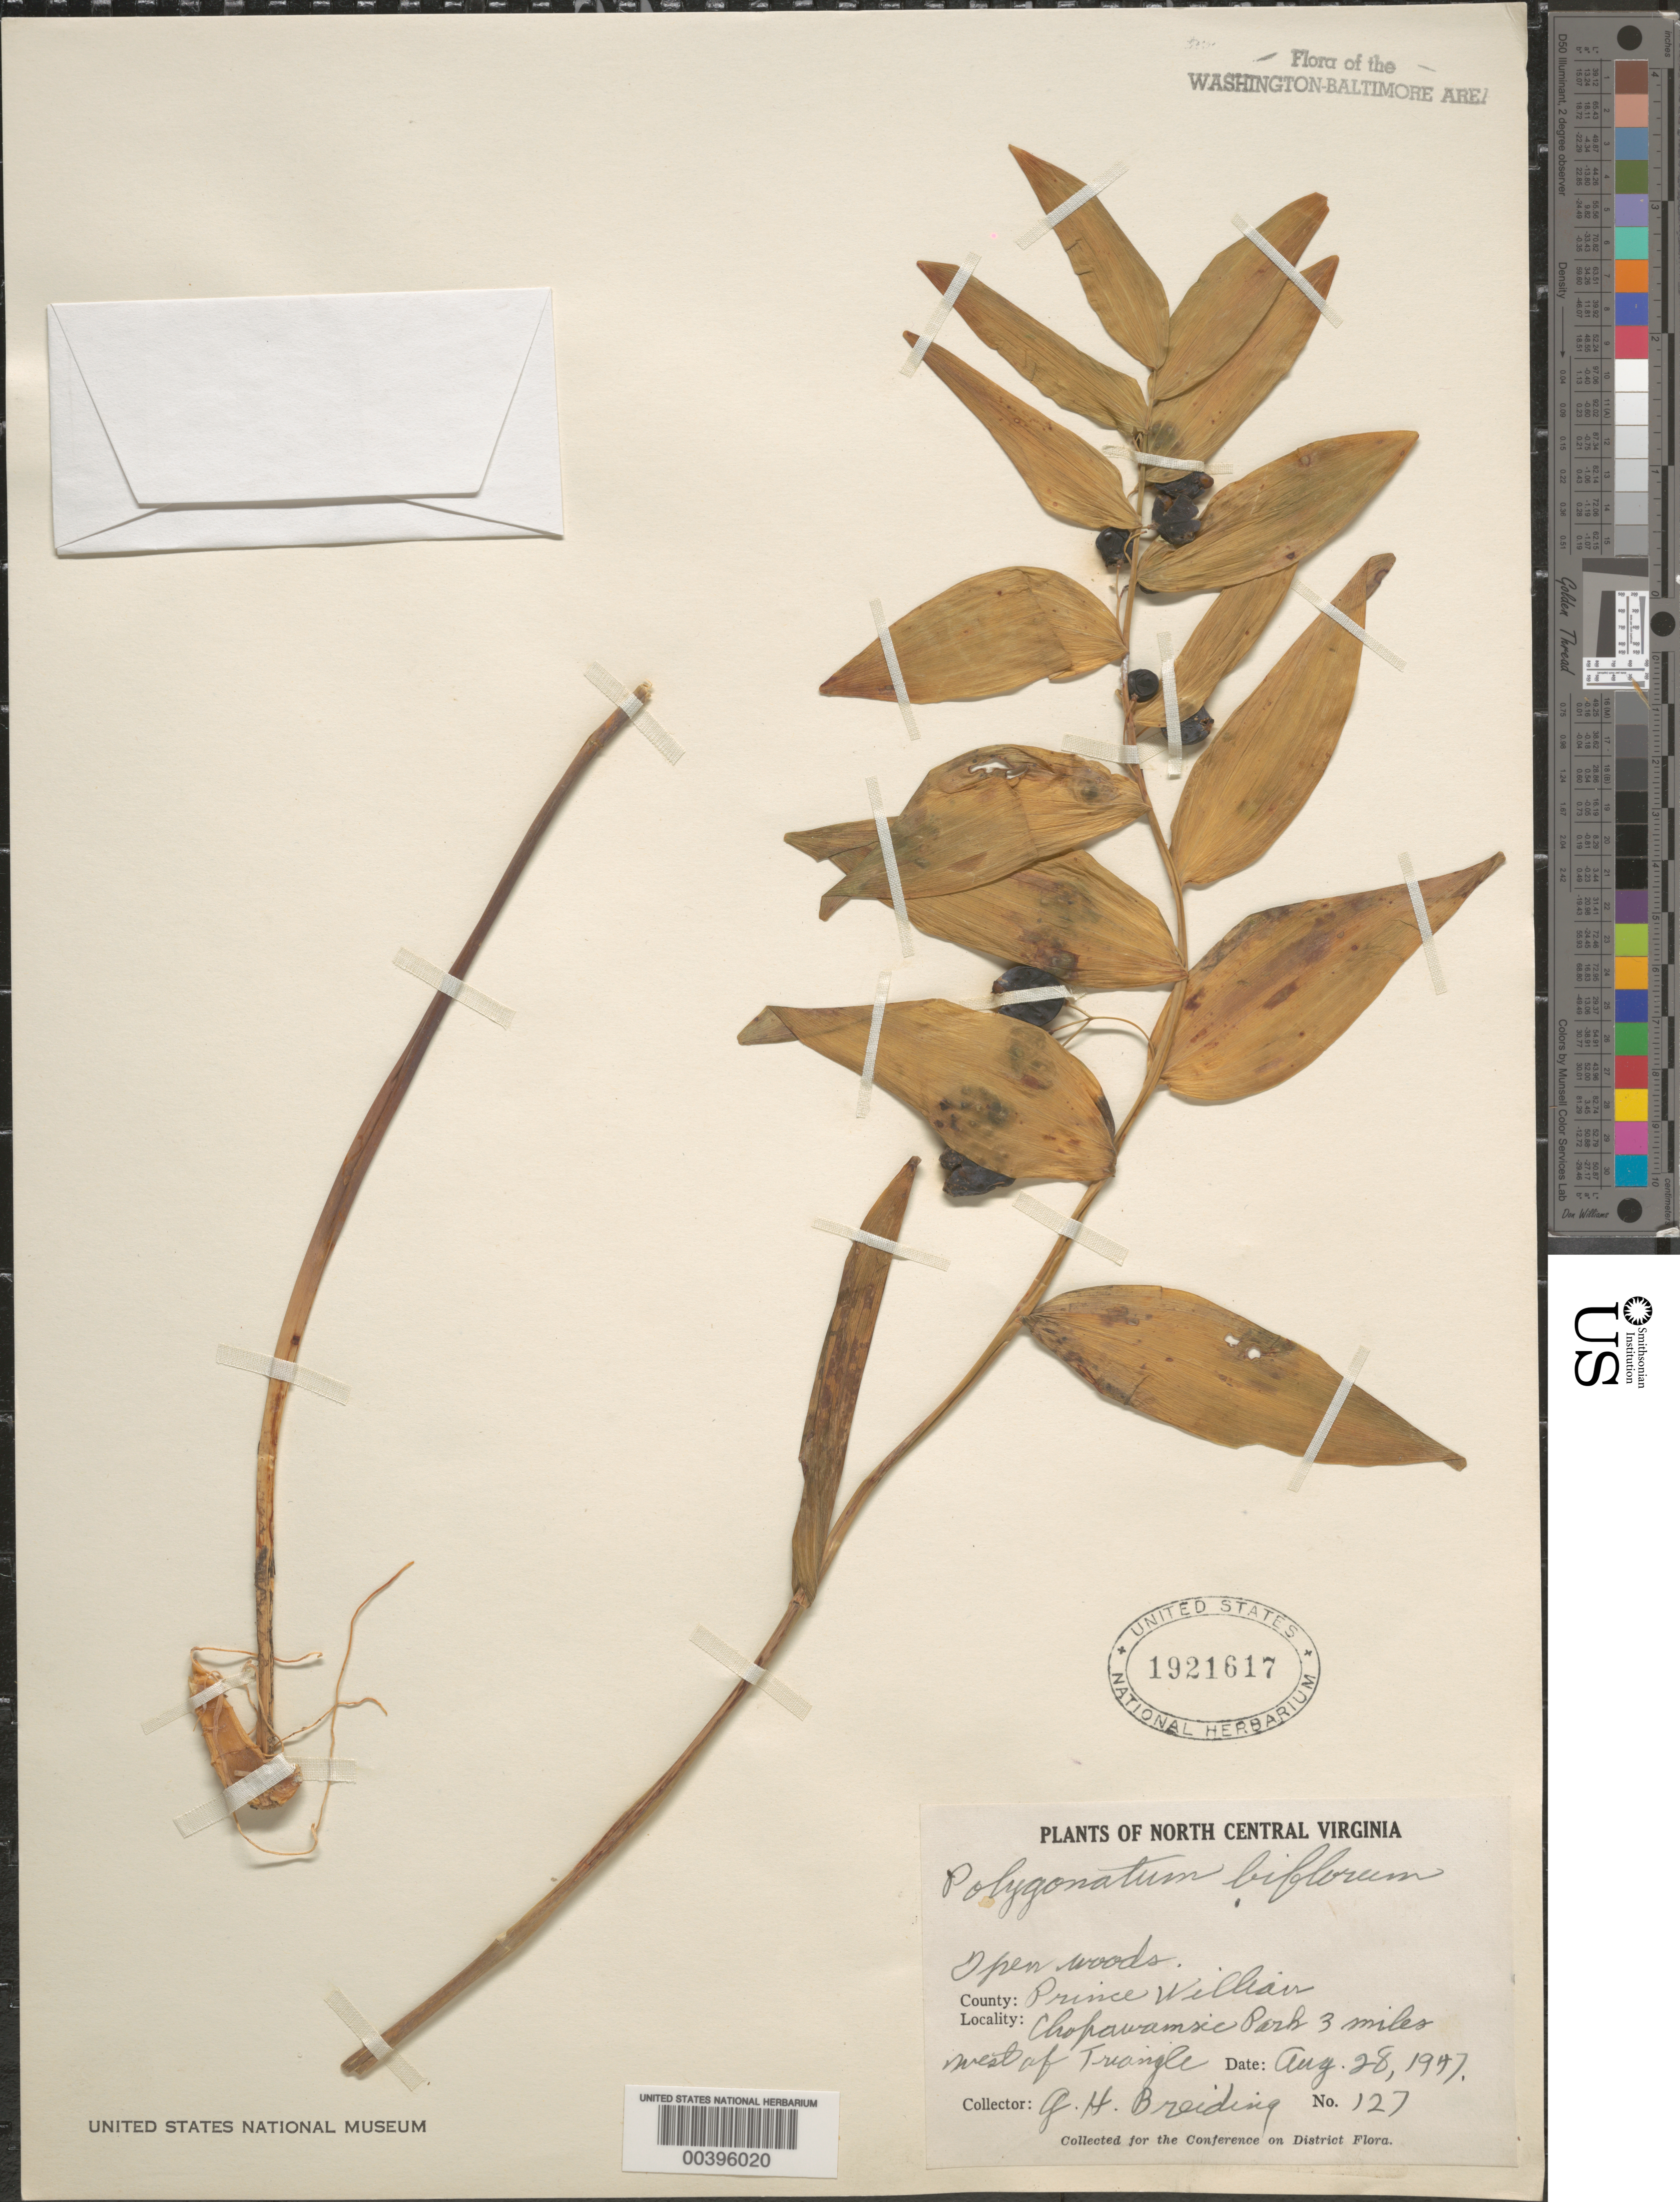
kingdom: Plantae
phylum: Tracheophyta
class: Liliopsida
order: Asparagales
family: Asparagaceae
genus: Polygonatum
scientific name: Polygonatum biflorum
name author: (Walter) Elliott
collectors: G. Breiding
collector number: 127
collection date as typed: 28 Aug 1947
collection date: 1947-08-28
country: United States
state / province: Virginia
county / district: Prince William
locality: Chopawamsic Park, west of Triangle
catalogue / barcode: US 1921617